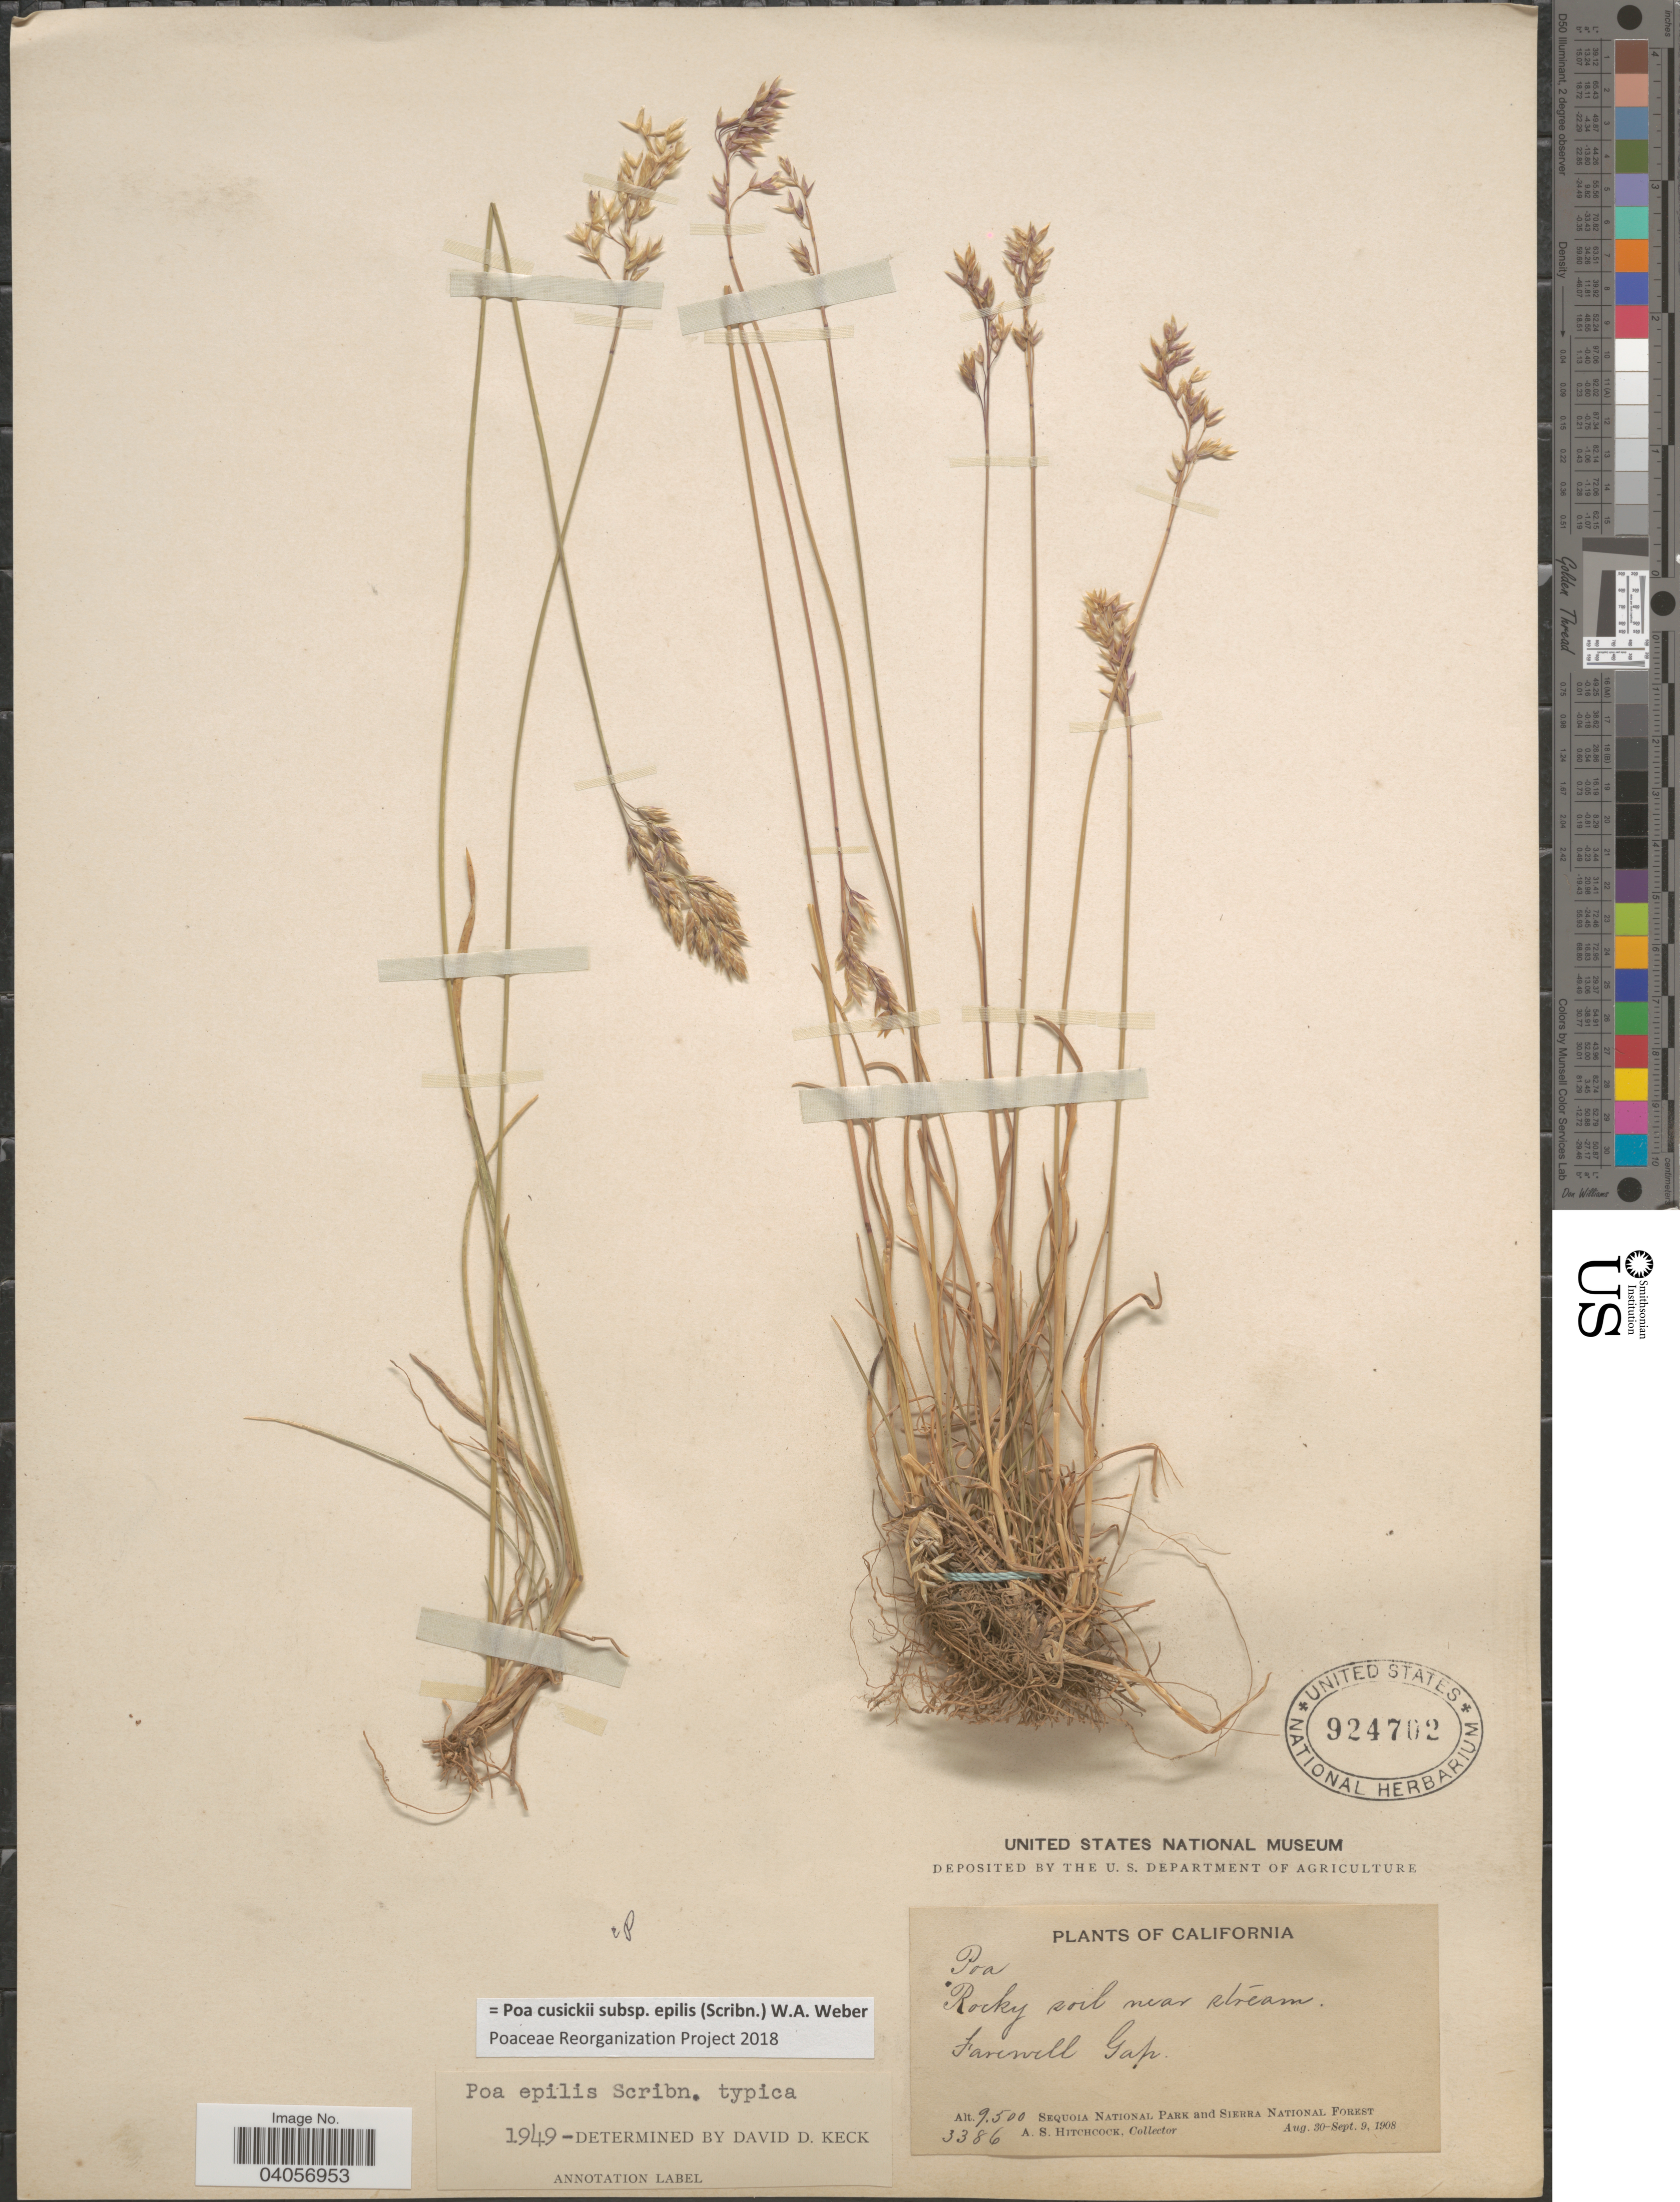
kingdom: Plantae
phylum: Tracheophyta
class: Liliopsida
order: Poales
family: Poaceae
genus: Poa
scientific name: Poa cusickii subsp. epilis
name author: (Scribn.) W.A. Weber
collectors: A. S. Hitchcock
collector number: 3386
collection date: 1908-08-30/1908-09-09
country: United States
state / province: California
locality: Farewell Gap. Sequoia National Park and Sierra National Forest.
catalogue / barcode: US 924702